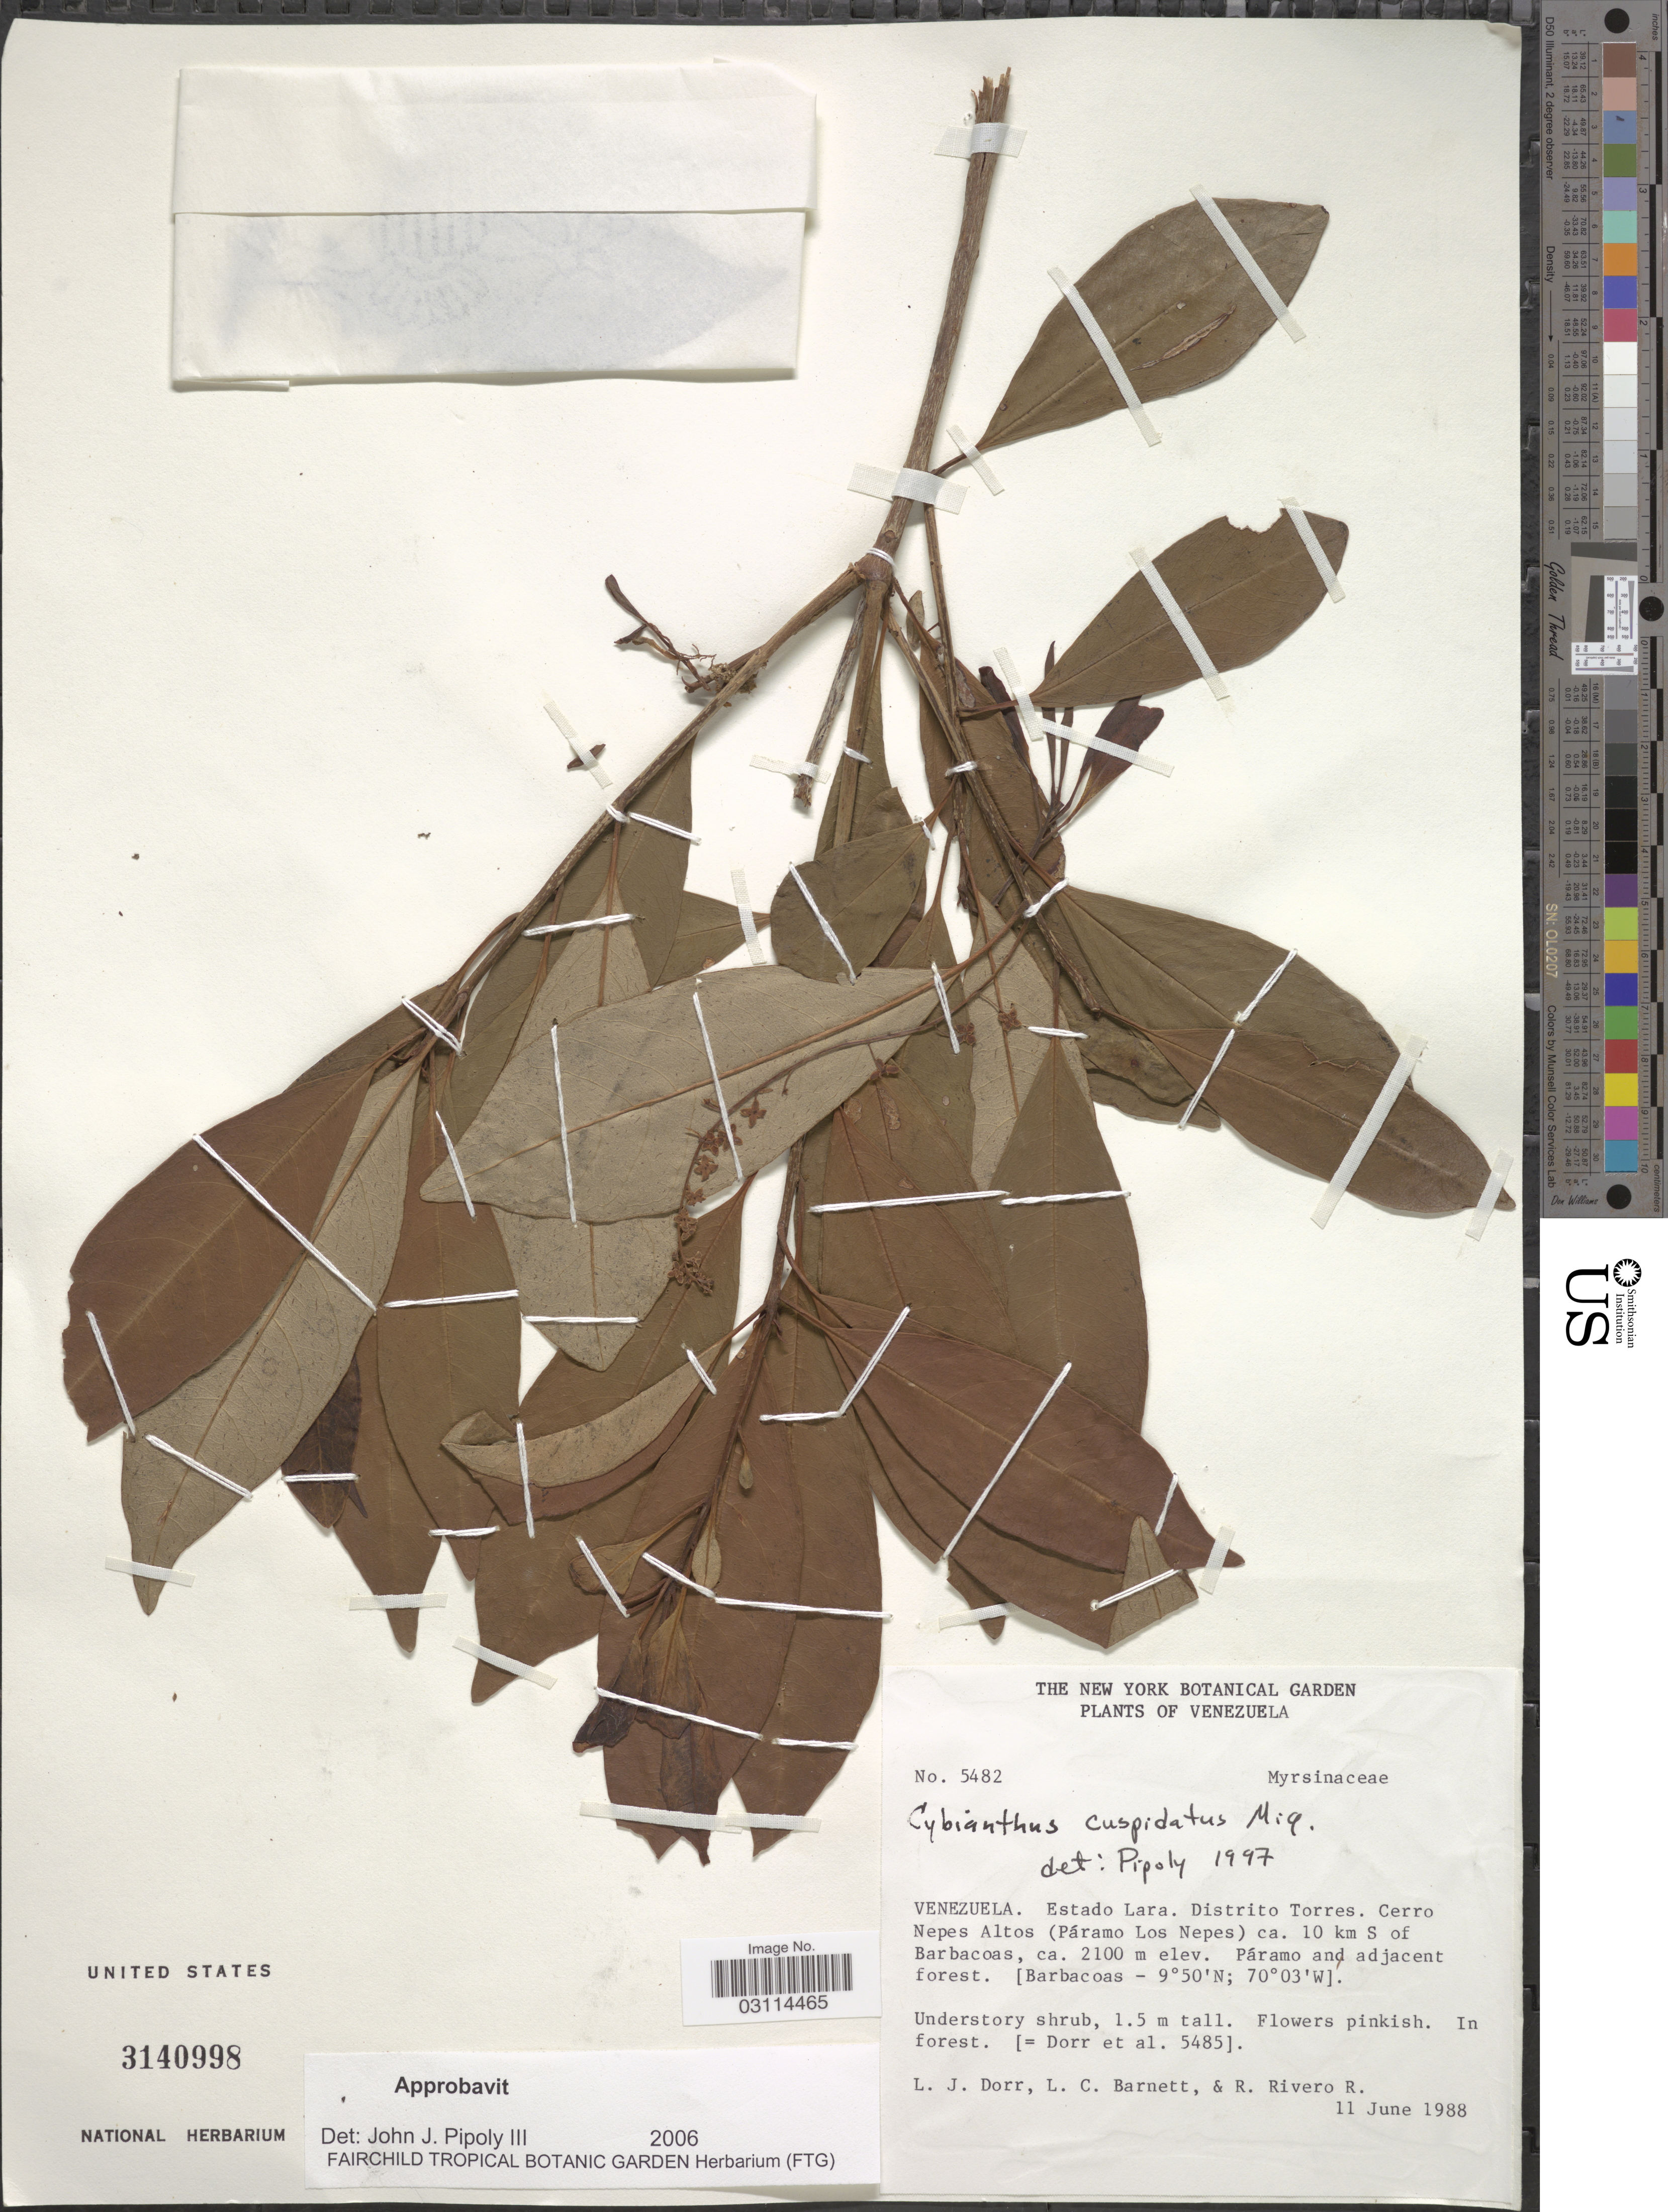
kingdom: Plantae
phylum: Tracheophyta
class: Magnoliopsida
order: Ericales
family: Primulaceae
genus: Cybianthus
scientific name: Cybianthus cuspidatus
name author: Miq.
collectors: L. J. Dorr, L. C. Barnett & R. Rivero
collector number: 5482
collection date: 1988-06-11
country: Venezuela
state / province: Lara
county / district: Torres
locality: Cerro Nepes Altos (Páramo Los Nepes) ca. 10 km S of Barbacoas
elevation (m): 2100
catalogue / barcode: US 3140998